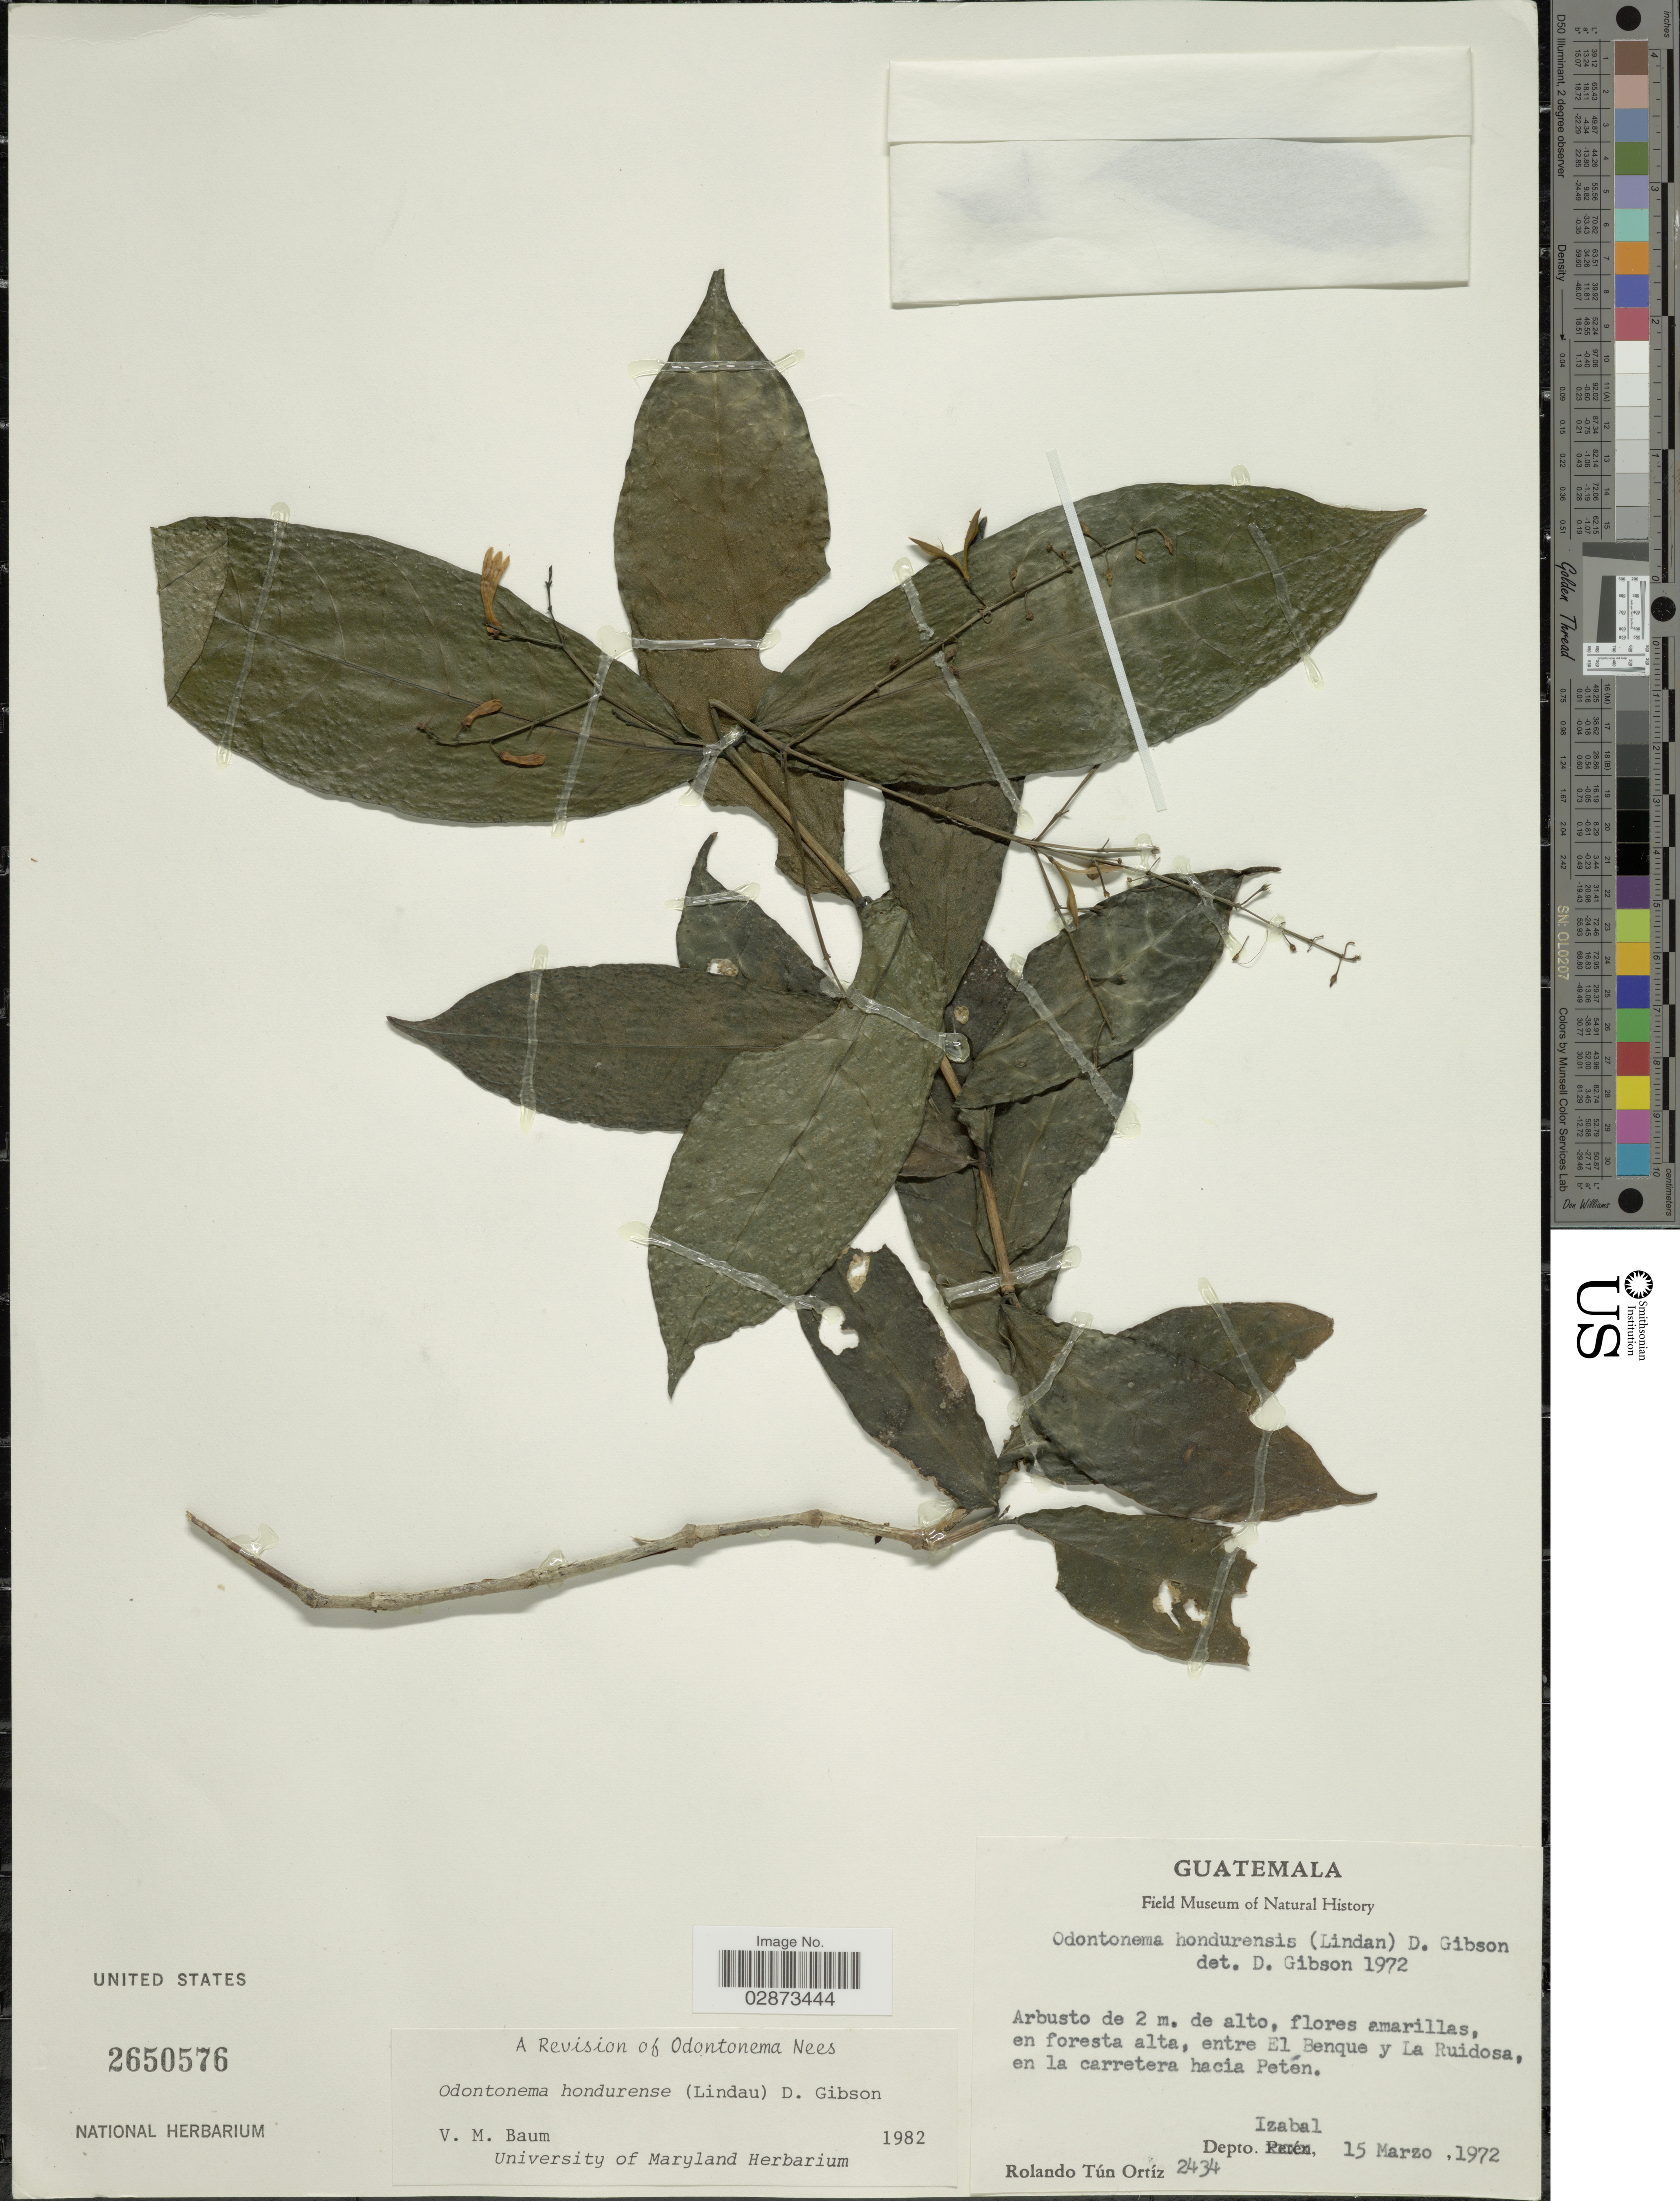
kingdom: Plantae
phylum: Tracheophyta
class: Magnoliopsida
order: Lamiales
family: Acanthaceae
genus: Odontonema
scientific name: Odontonema hondurensis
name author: (Lindau) D.N. Gibson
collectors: R. T. Ortíz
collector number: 2434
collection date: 1972-03-15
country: Guatemala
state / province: Izabal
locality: Entre El Benque y La Ruidosa, en la carretera hacia Petén, Depto. Izabal.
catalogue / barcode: US 2650576